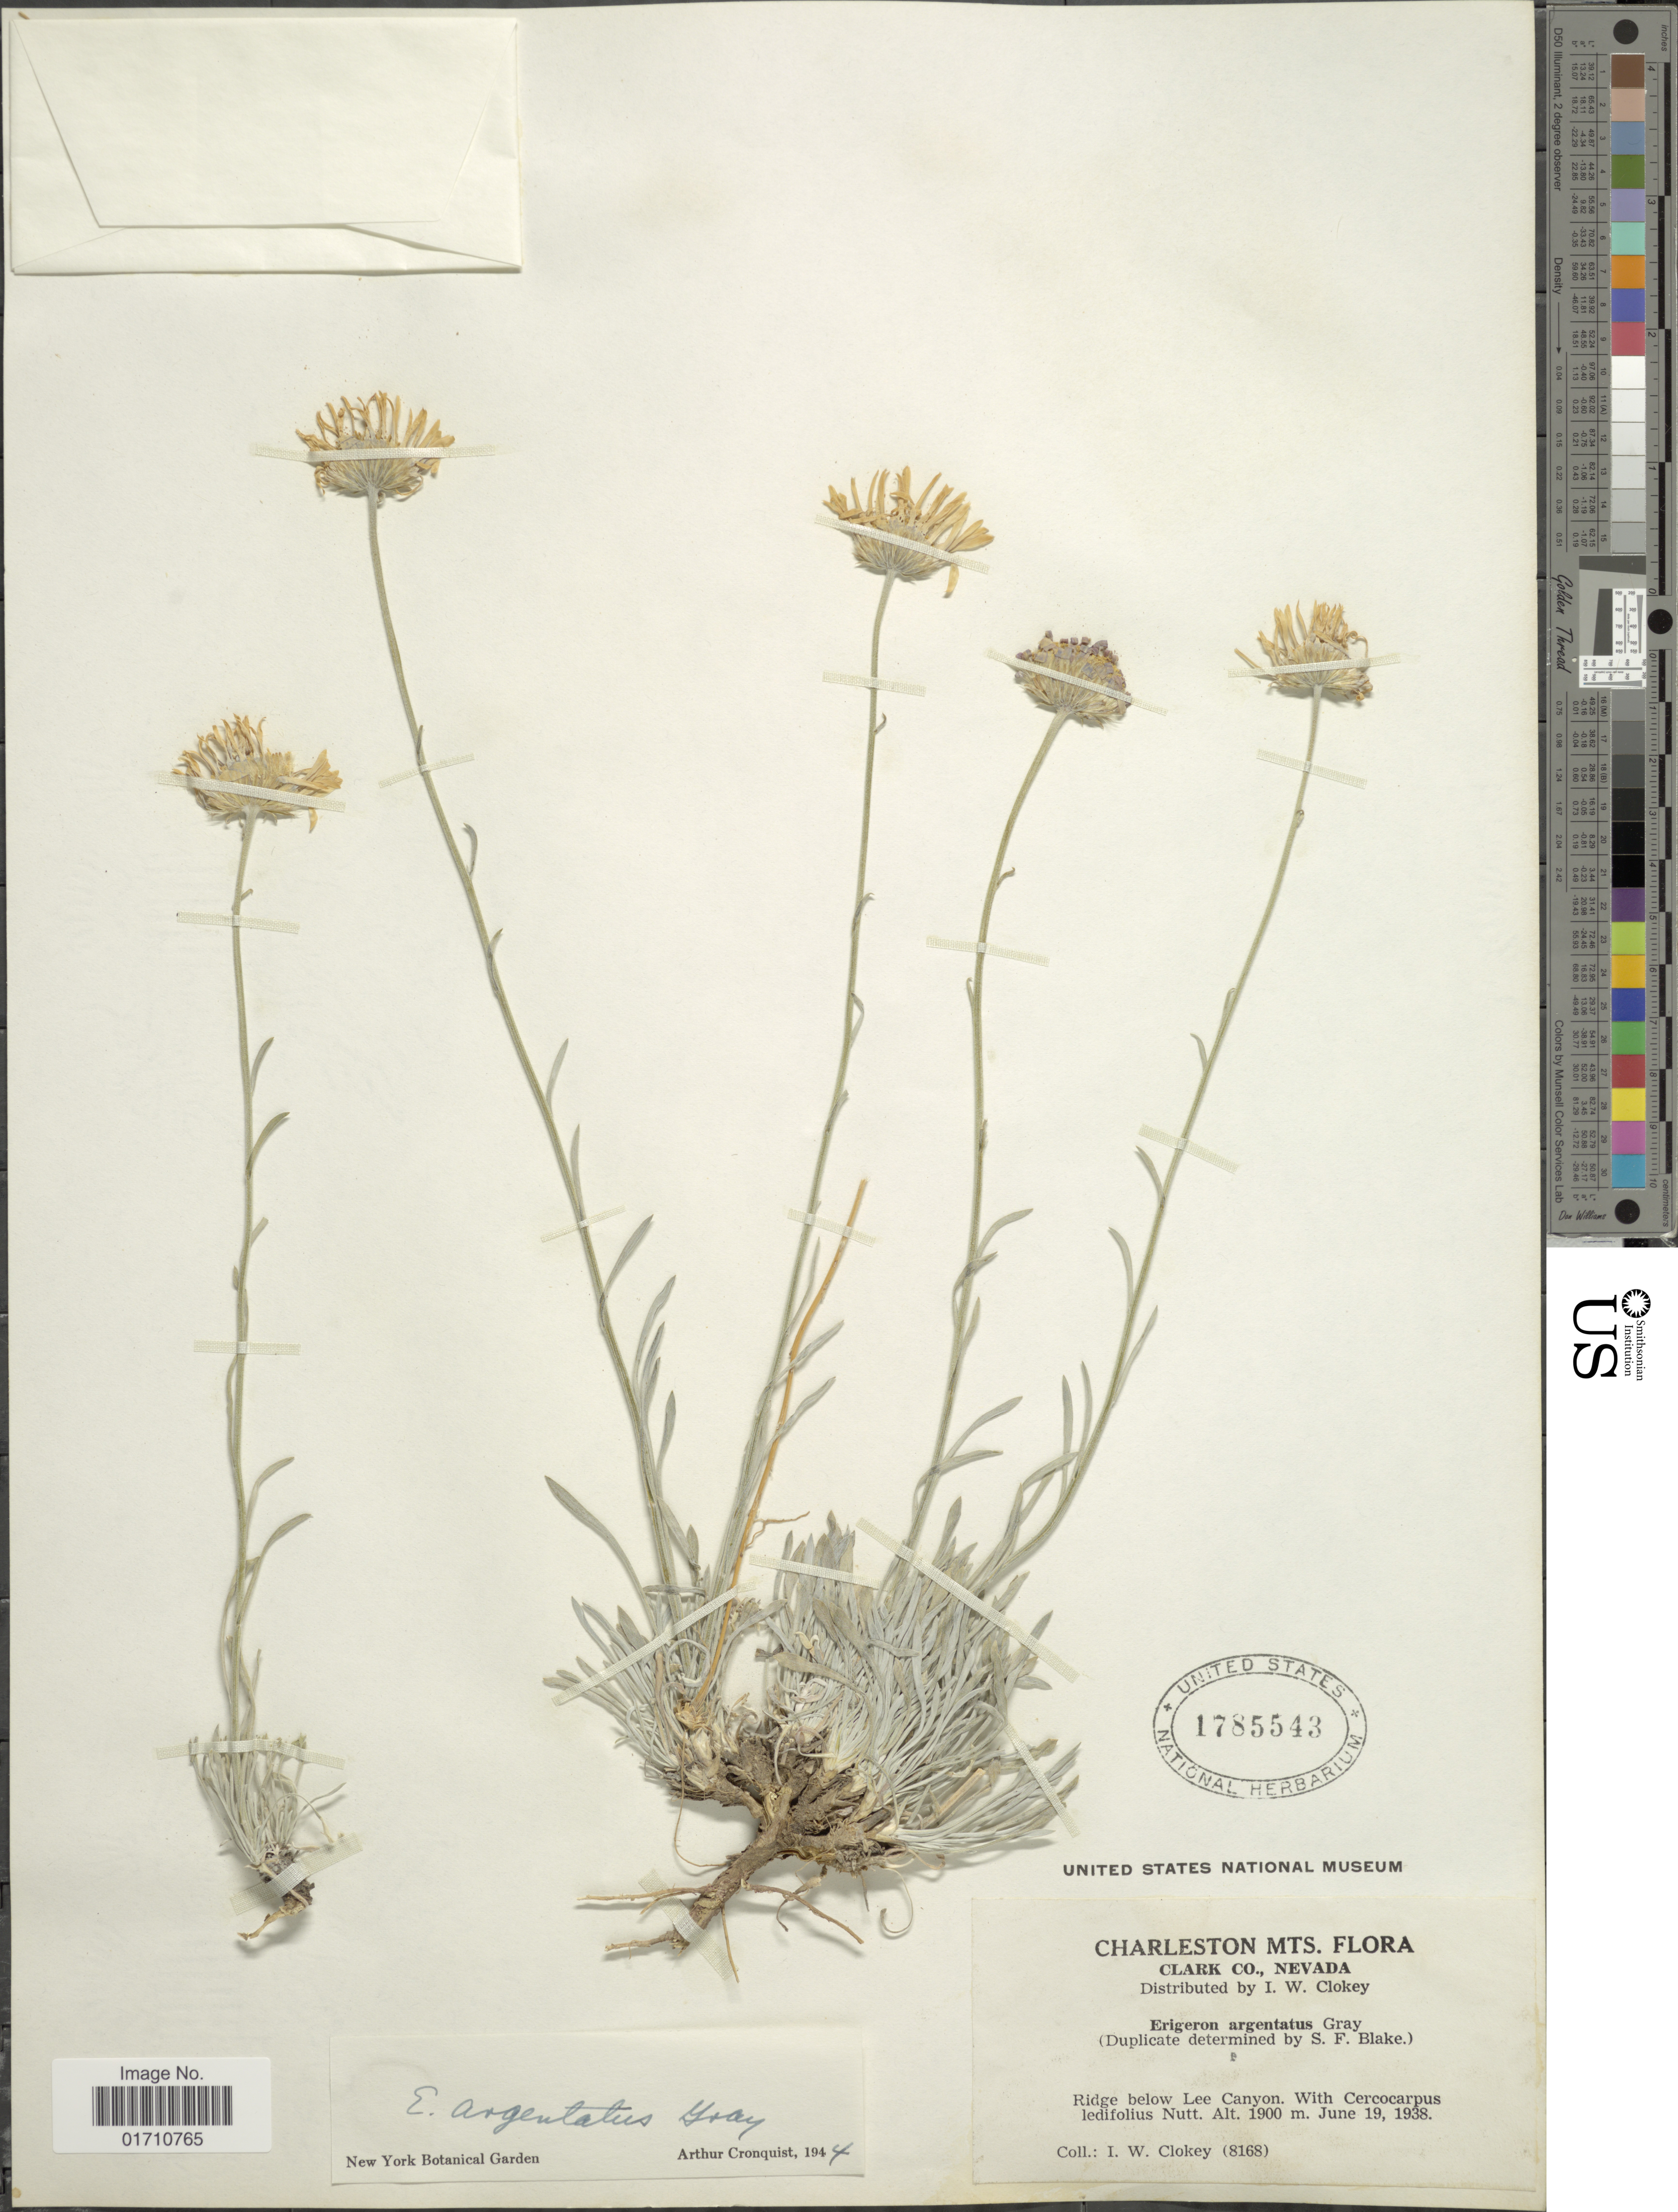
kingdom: Plantae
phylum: Tracheophyta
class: Magnoliopsida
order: Asterales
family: Asteraceae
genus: Erigeron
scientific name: Erigeron argentatus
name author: A. Gray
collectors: I. W. Clokey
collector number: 8168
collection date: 1938-06-19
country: United States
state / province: Nevada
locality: Charleston Mts, Clark Co., Ridge below Lee Canyon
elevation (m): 1900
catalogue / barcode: US 1785543